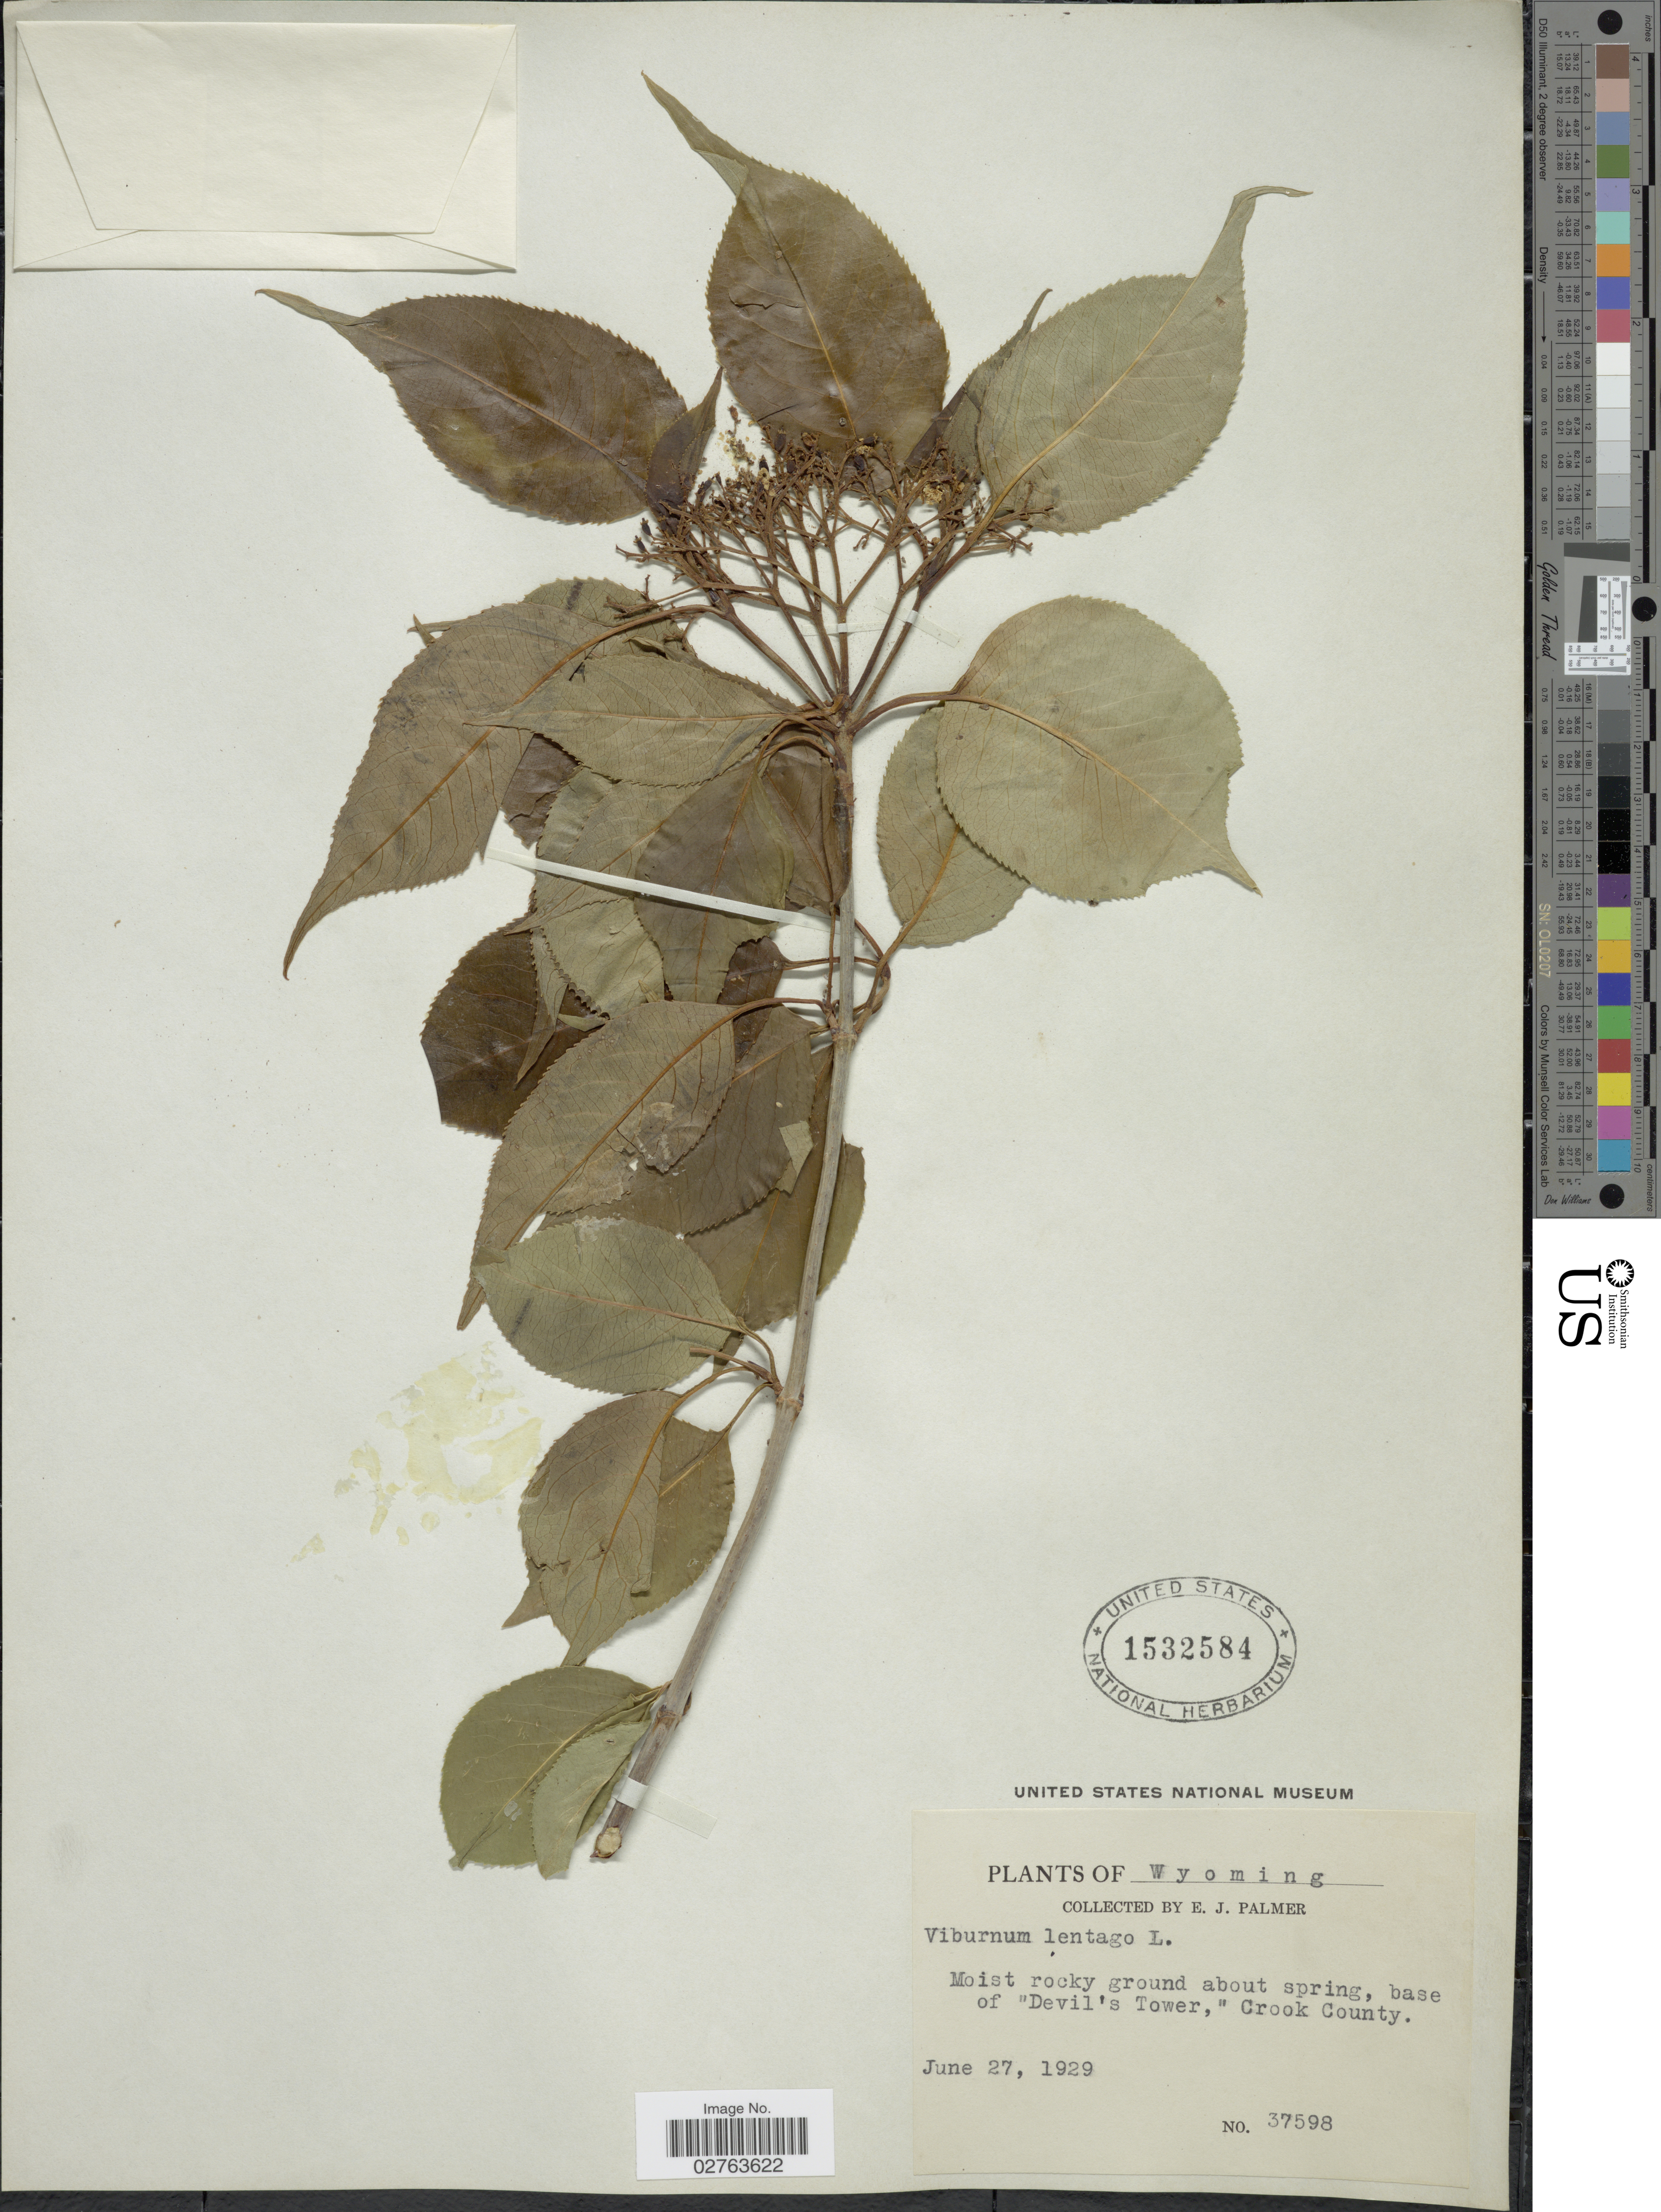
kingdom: Plantae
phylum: Tracheophyta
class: Magnoliopsida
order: Dipsacales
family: Viburnaceae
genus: Viburnum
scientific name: Viburnum lentago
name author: L.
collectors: E. J. Palmer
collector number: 37598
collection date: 1929-06-27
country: United States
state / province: Wyoming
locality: Base of "Devil's Tower, "Crook County.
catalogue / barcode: US 1532584